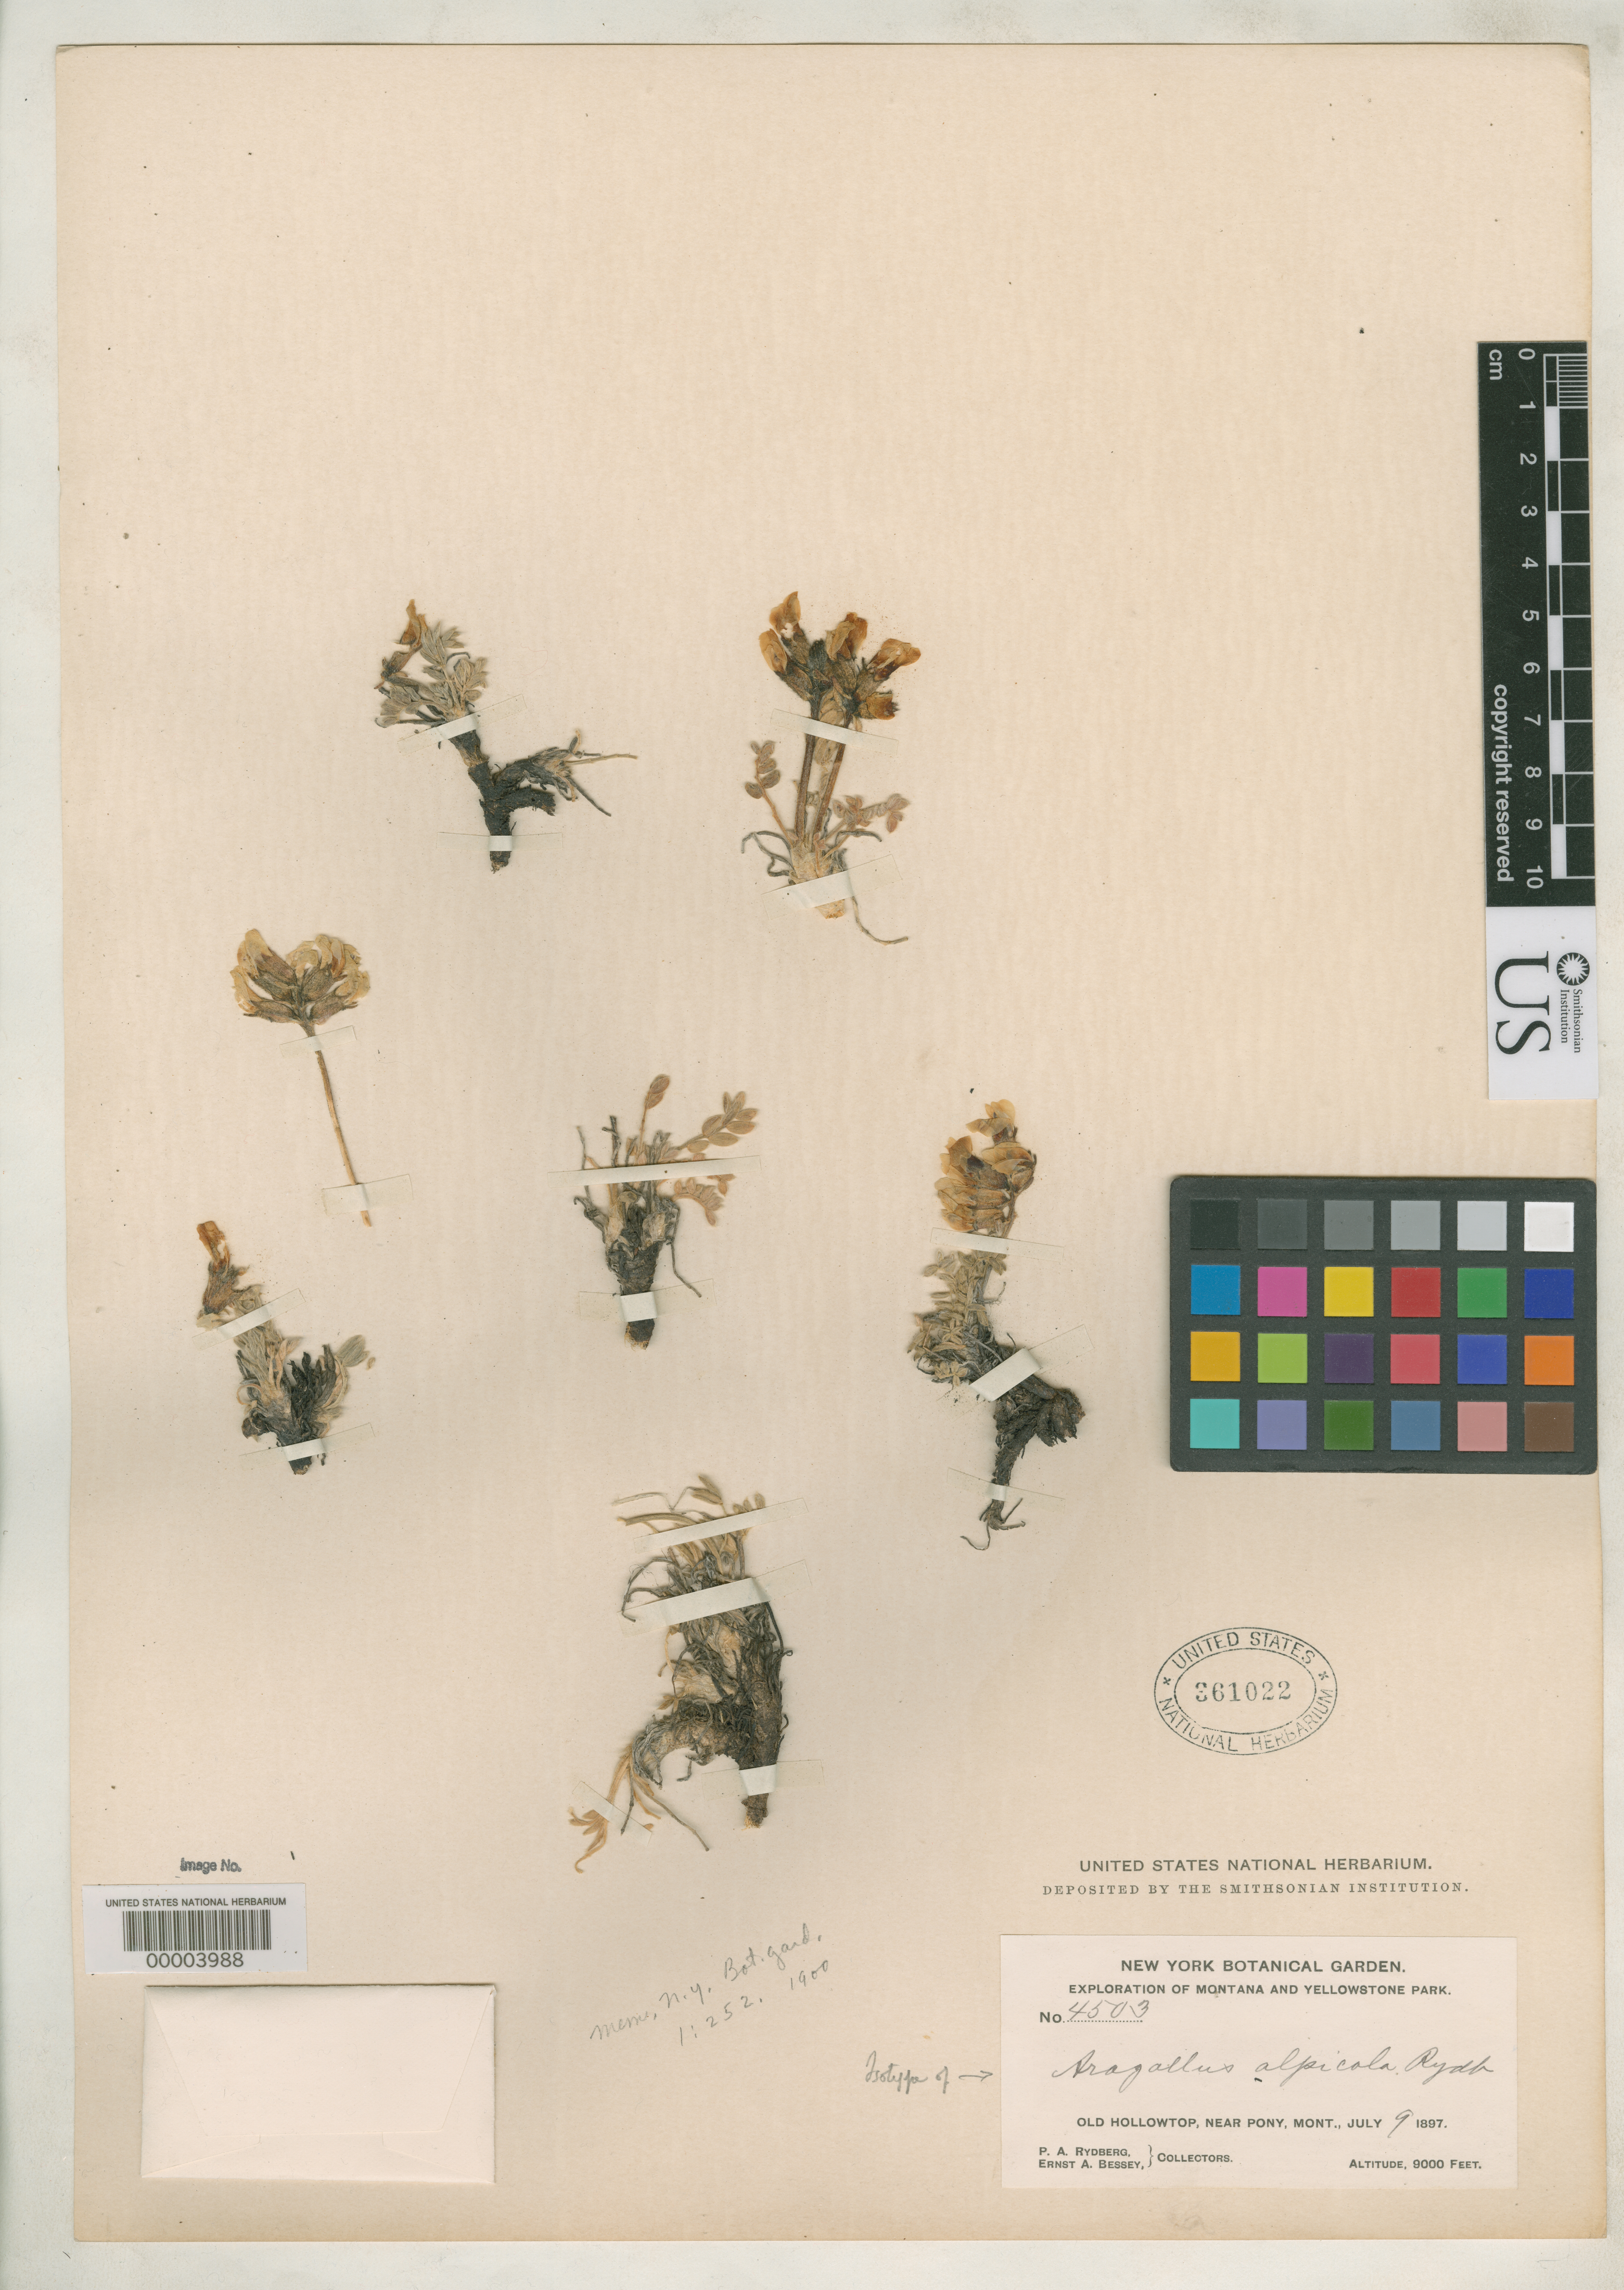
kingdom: Plantae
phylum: Tracheophyta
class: Magnoliopsida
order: Fabales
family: Fabaceae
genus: Aragallus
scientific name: Aragallus alpicola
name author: Rydb.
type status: Isolectotype; Isosyntype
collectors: P. A. Rydberg & E. Bessey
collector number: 4503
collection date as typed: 09 Jul 1897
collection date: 1897-07-09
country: United States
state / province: Montana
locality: Old Hollow Top, near Pony Point.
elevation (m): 2743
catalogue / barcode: US 361022